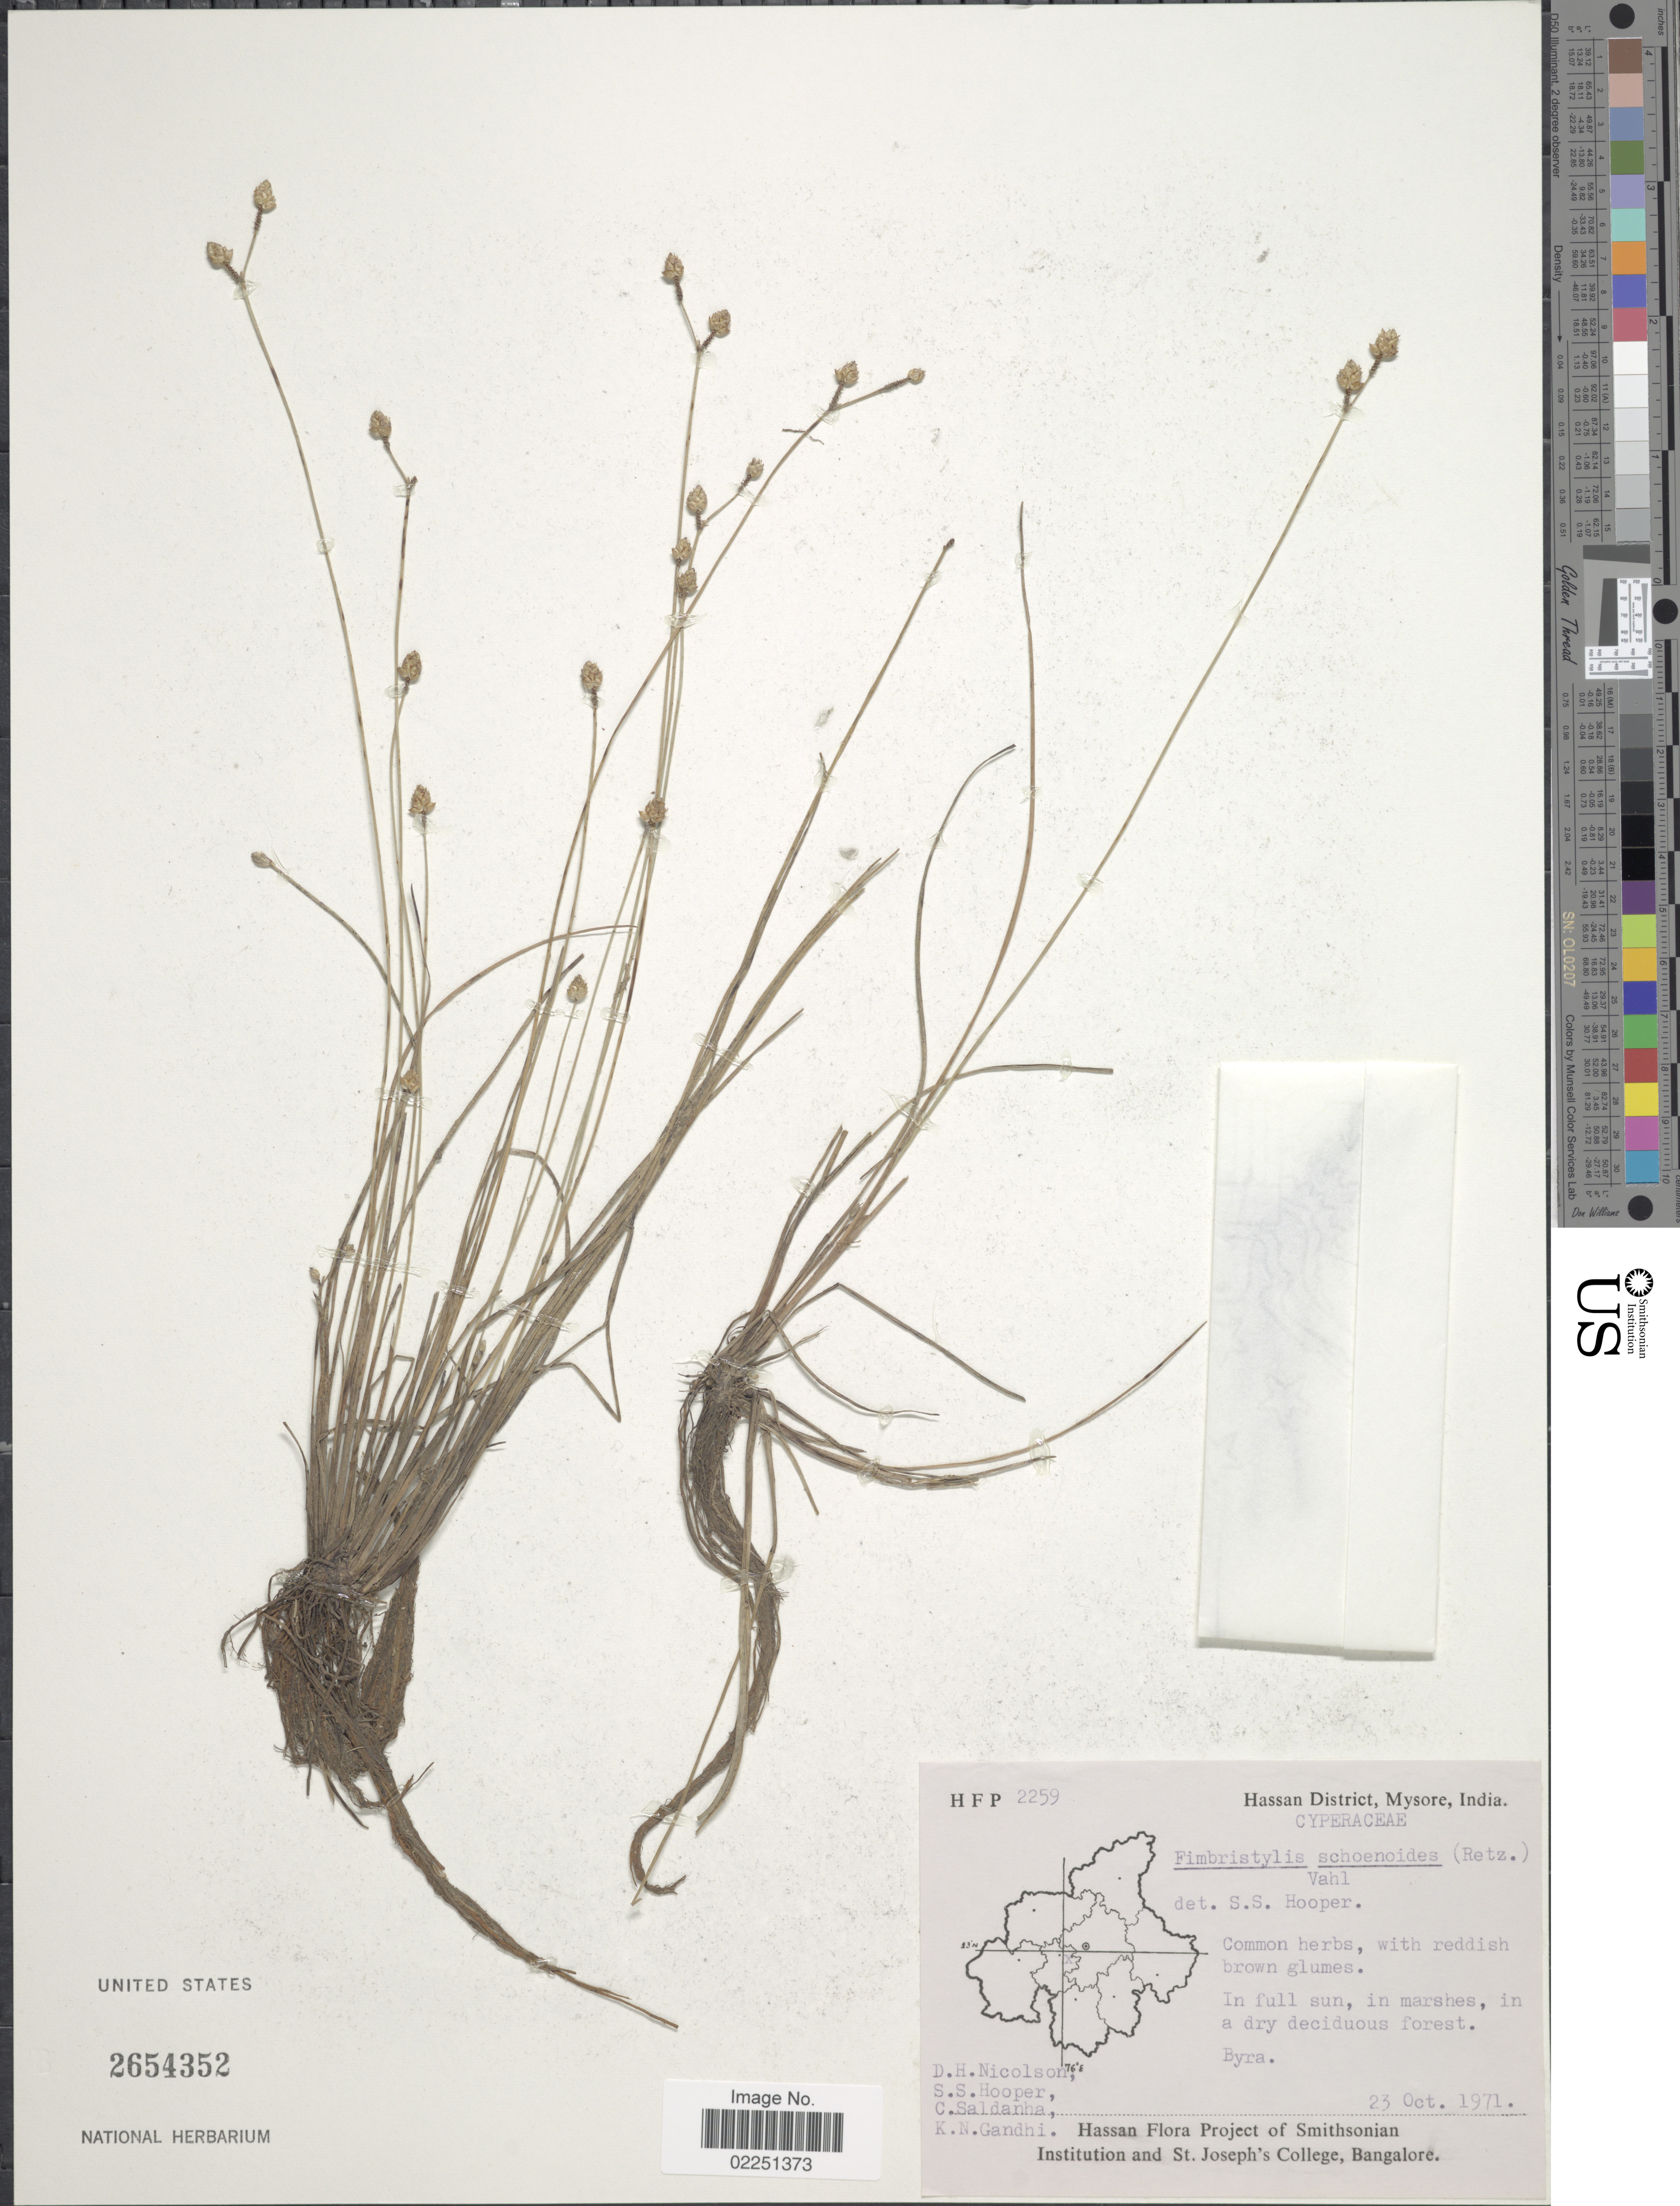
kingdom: Plantae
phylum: Tracheophyta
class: Liliopsida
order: Poales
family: Cyperaceae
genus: Fimbristylis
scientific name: Fimbristylis schoenoides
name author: (Retz.) Vahl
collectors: D. H. Nicolson, S. S. Hooper, C. Saldanha & K. N. Gandhi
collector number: HFP2259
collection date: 1971-10-23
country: India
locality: Hassan District, Mysore. Byra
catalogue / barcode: US 2654352